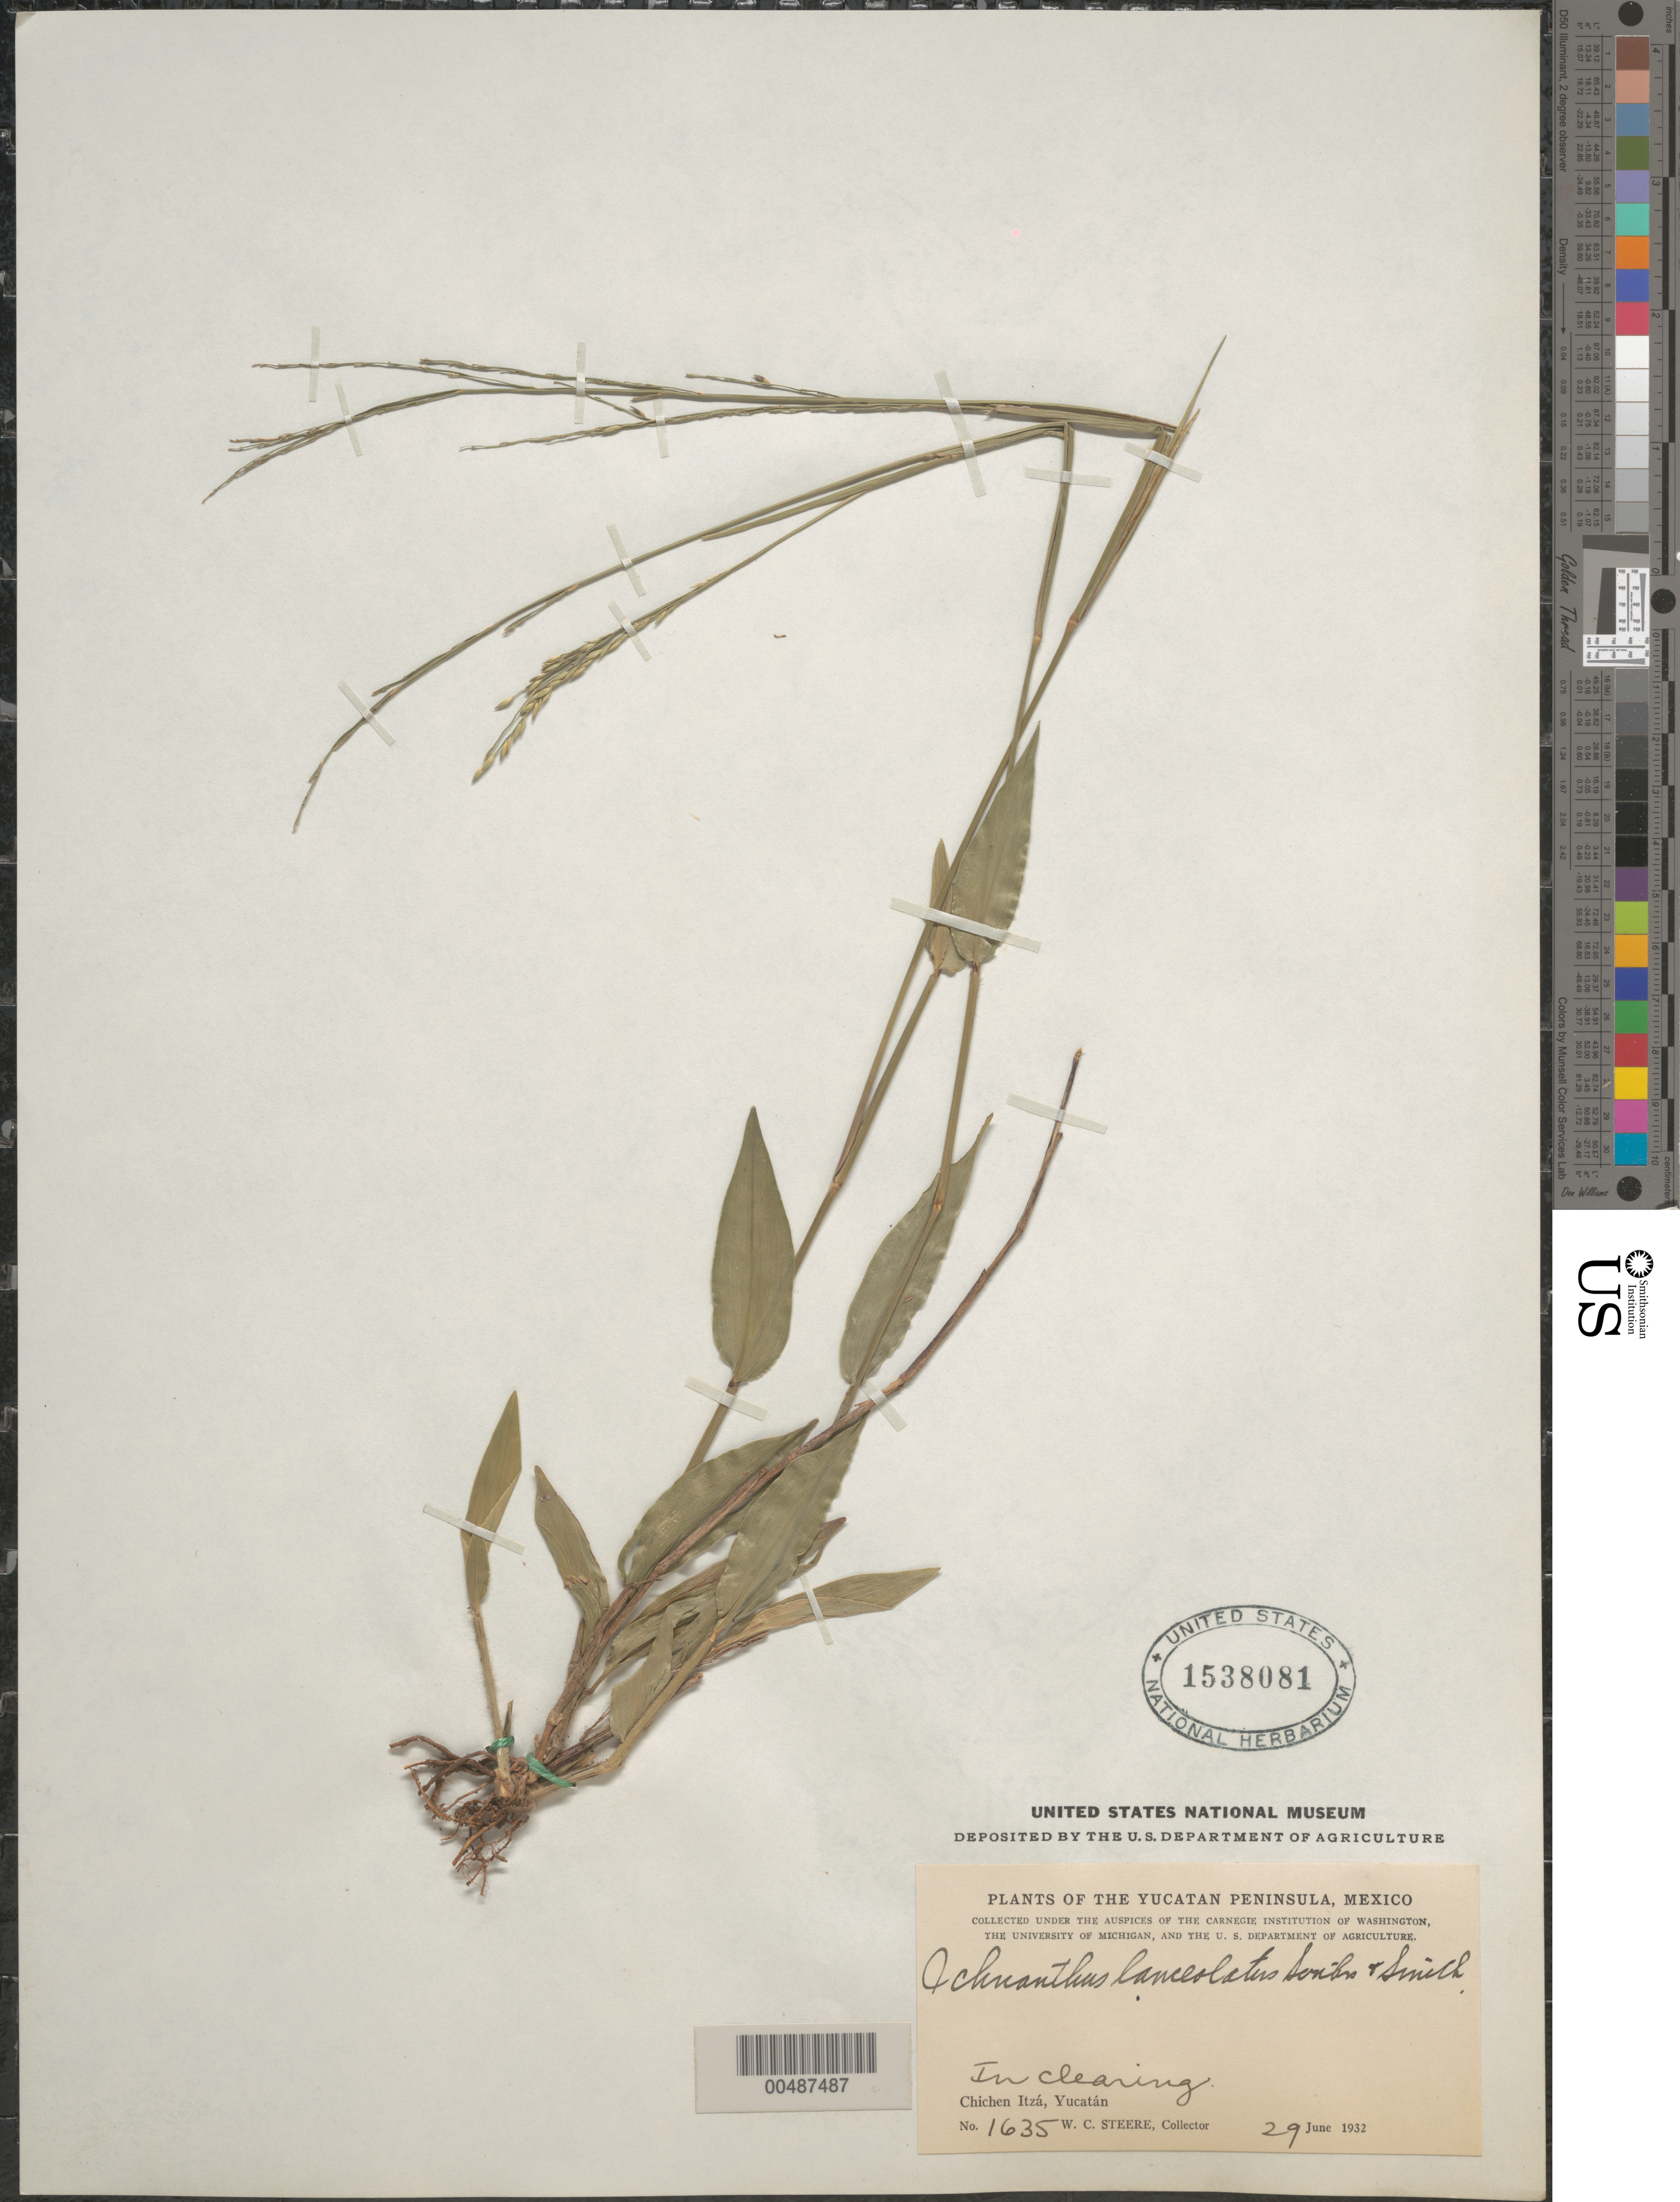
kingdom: Plantae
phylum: Tracheophyta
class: Liliopsida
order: Poales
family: Poaceae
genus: Ichnanthus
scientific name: Ichnanthus lanceolatus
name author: Scribn. & J.G. Sm.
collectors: W. C. Steere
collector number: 1635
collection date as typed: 29 Jun 1932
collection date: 1932-06-29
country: Mexico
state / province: Yucatan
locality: Yucatan Peninsula, Chichen Itz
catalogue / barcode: US 1538081